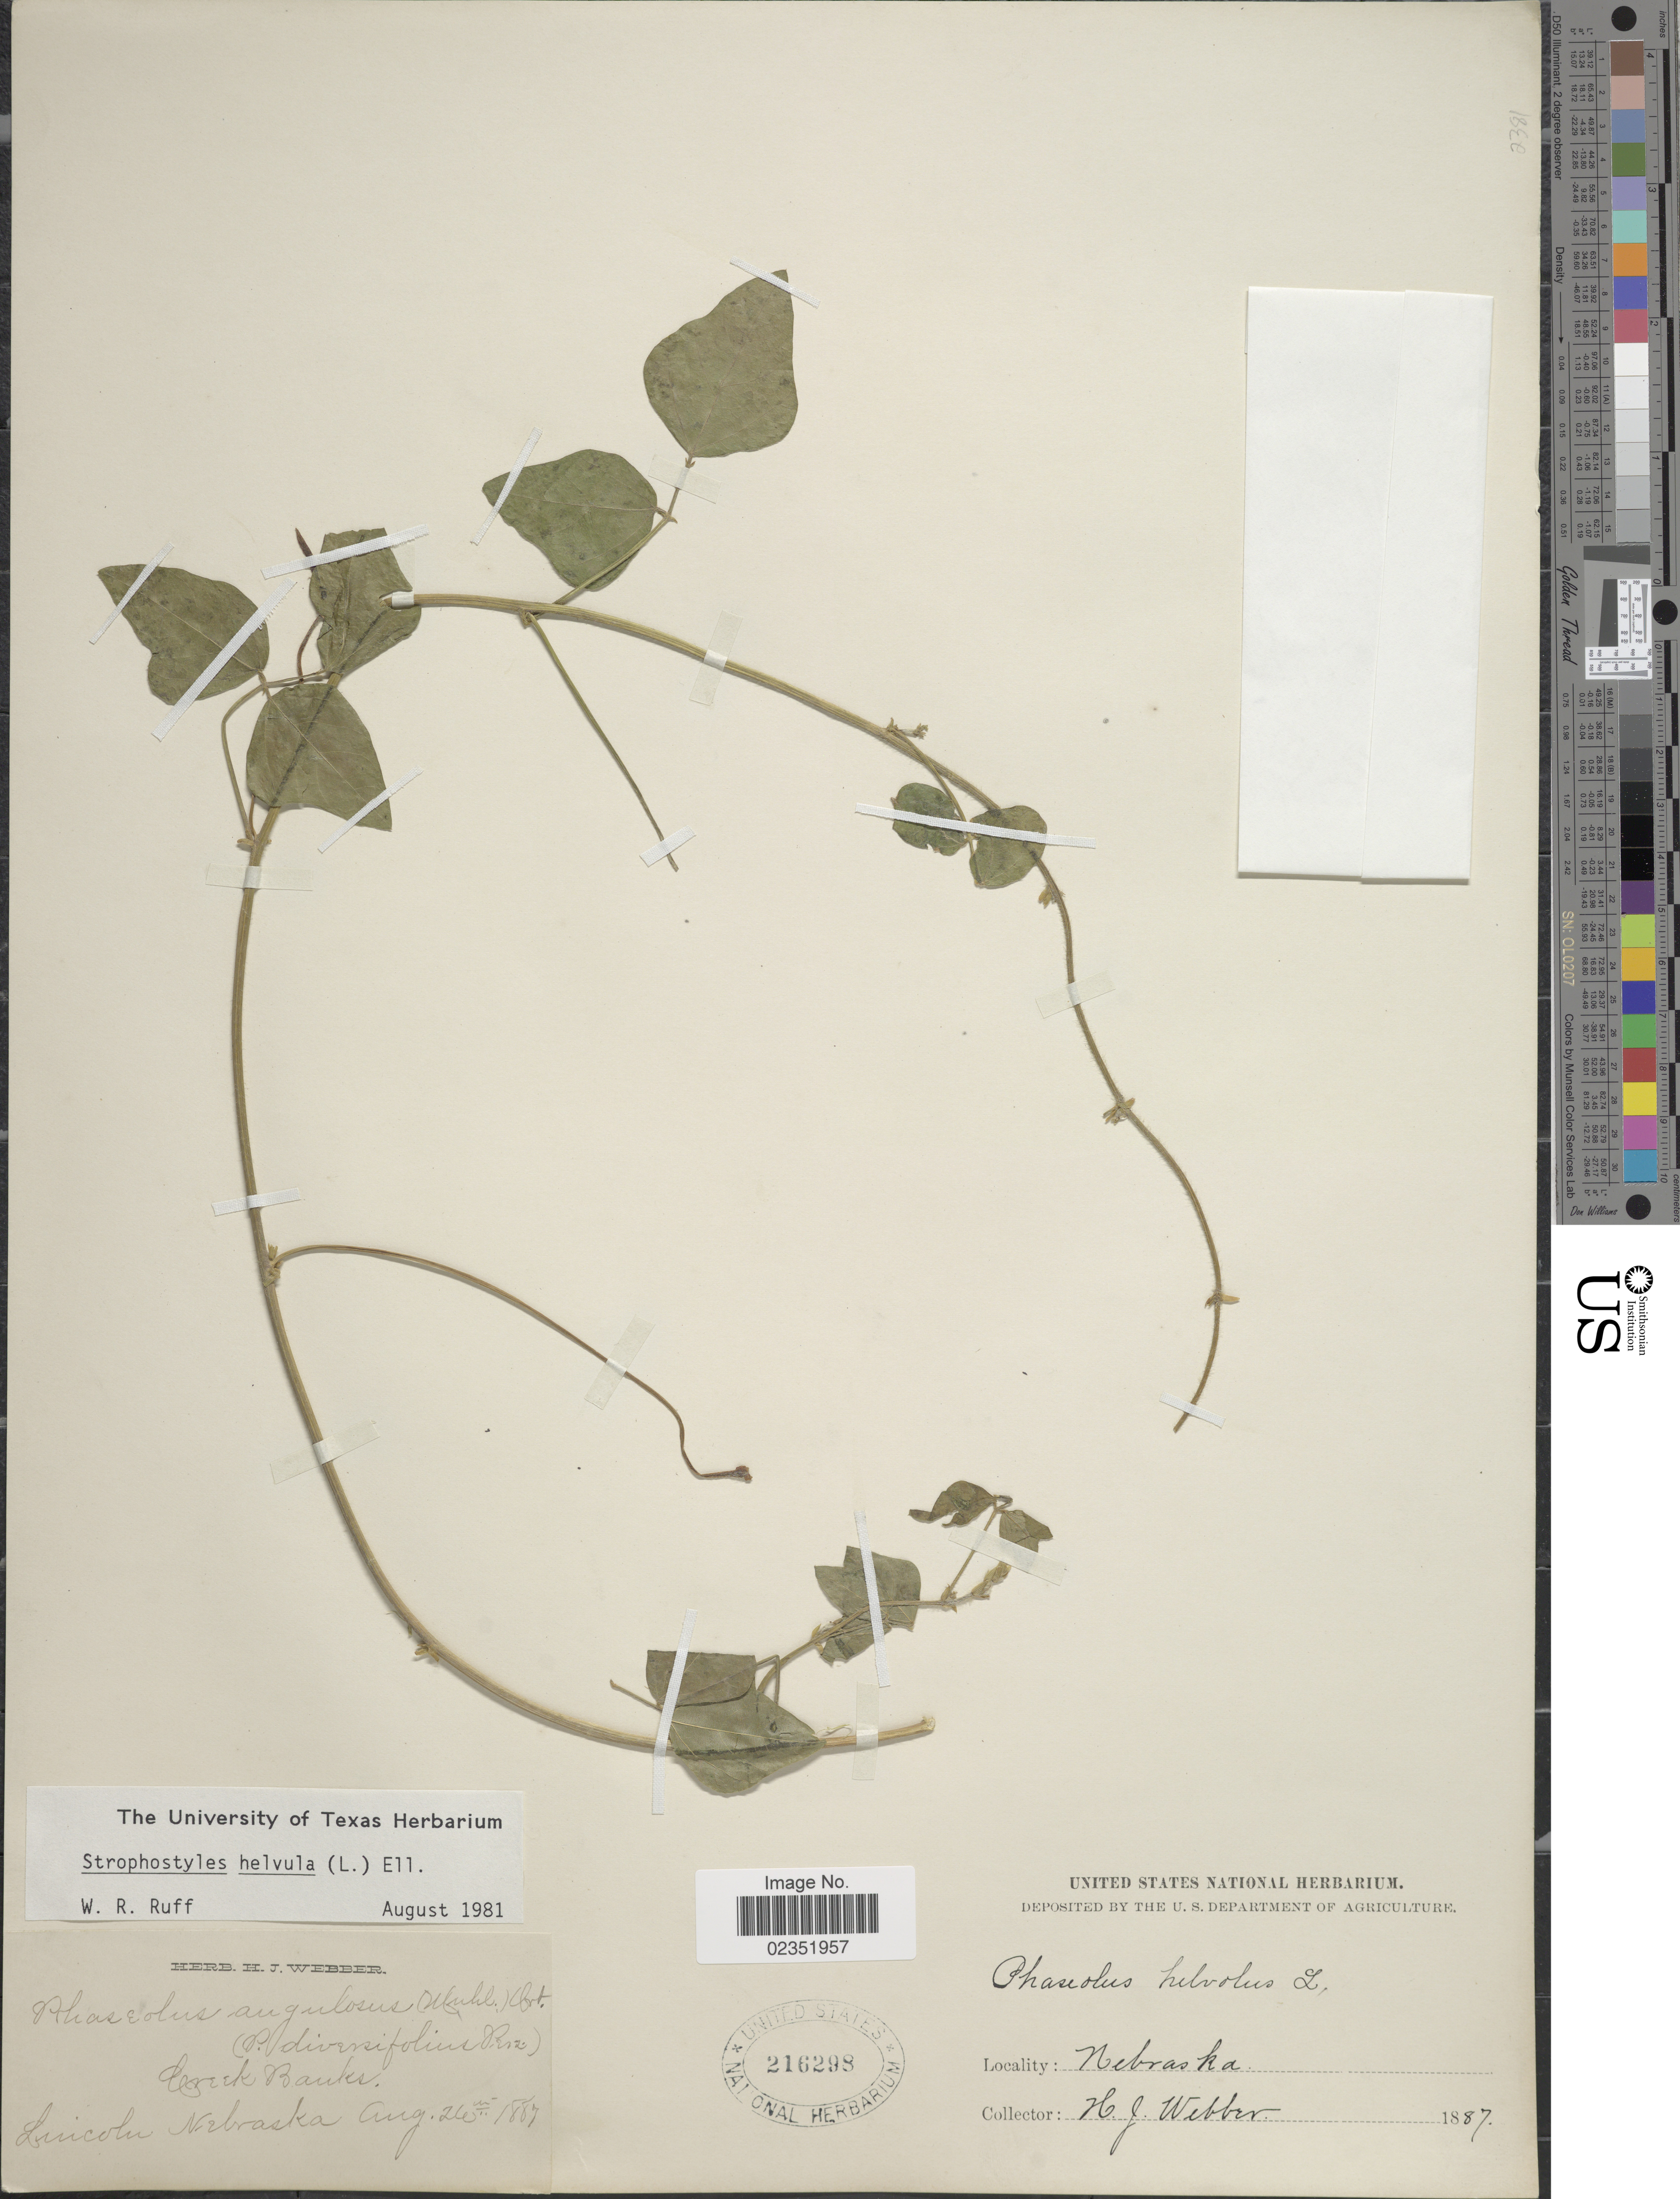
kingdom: Plantae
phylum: Tracheophyta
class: Magnoliopsida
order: Fabales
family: Fabaceae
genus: Strophostyles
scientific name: Strophostyles helvola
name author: (L.) Elliott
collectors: H. Webber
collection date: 1887-08-26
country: United States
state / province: Nebraska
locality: Creek Banks, Lincoln.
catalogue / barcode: US 216298